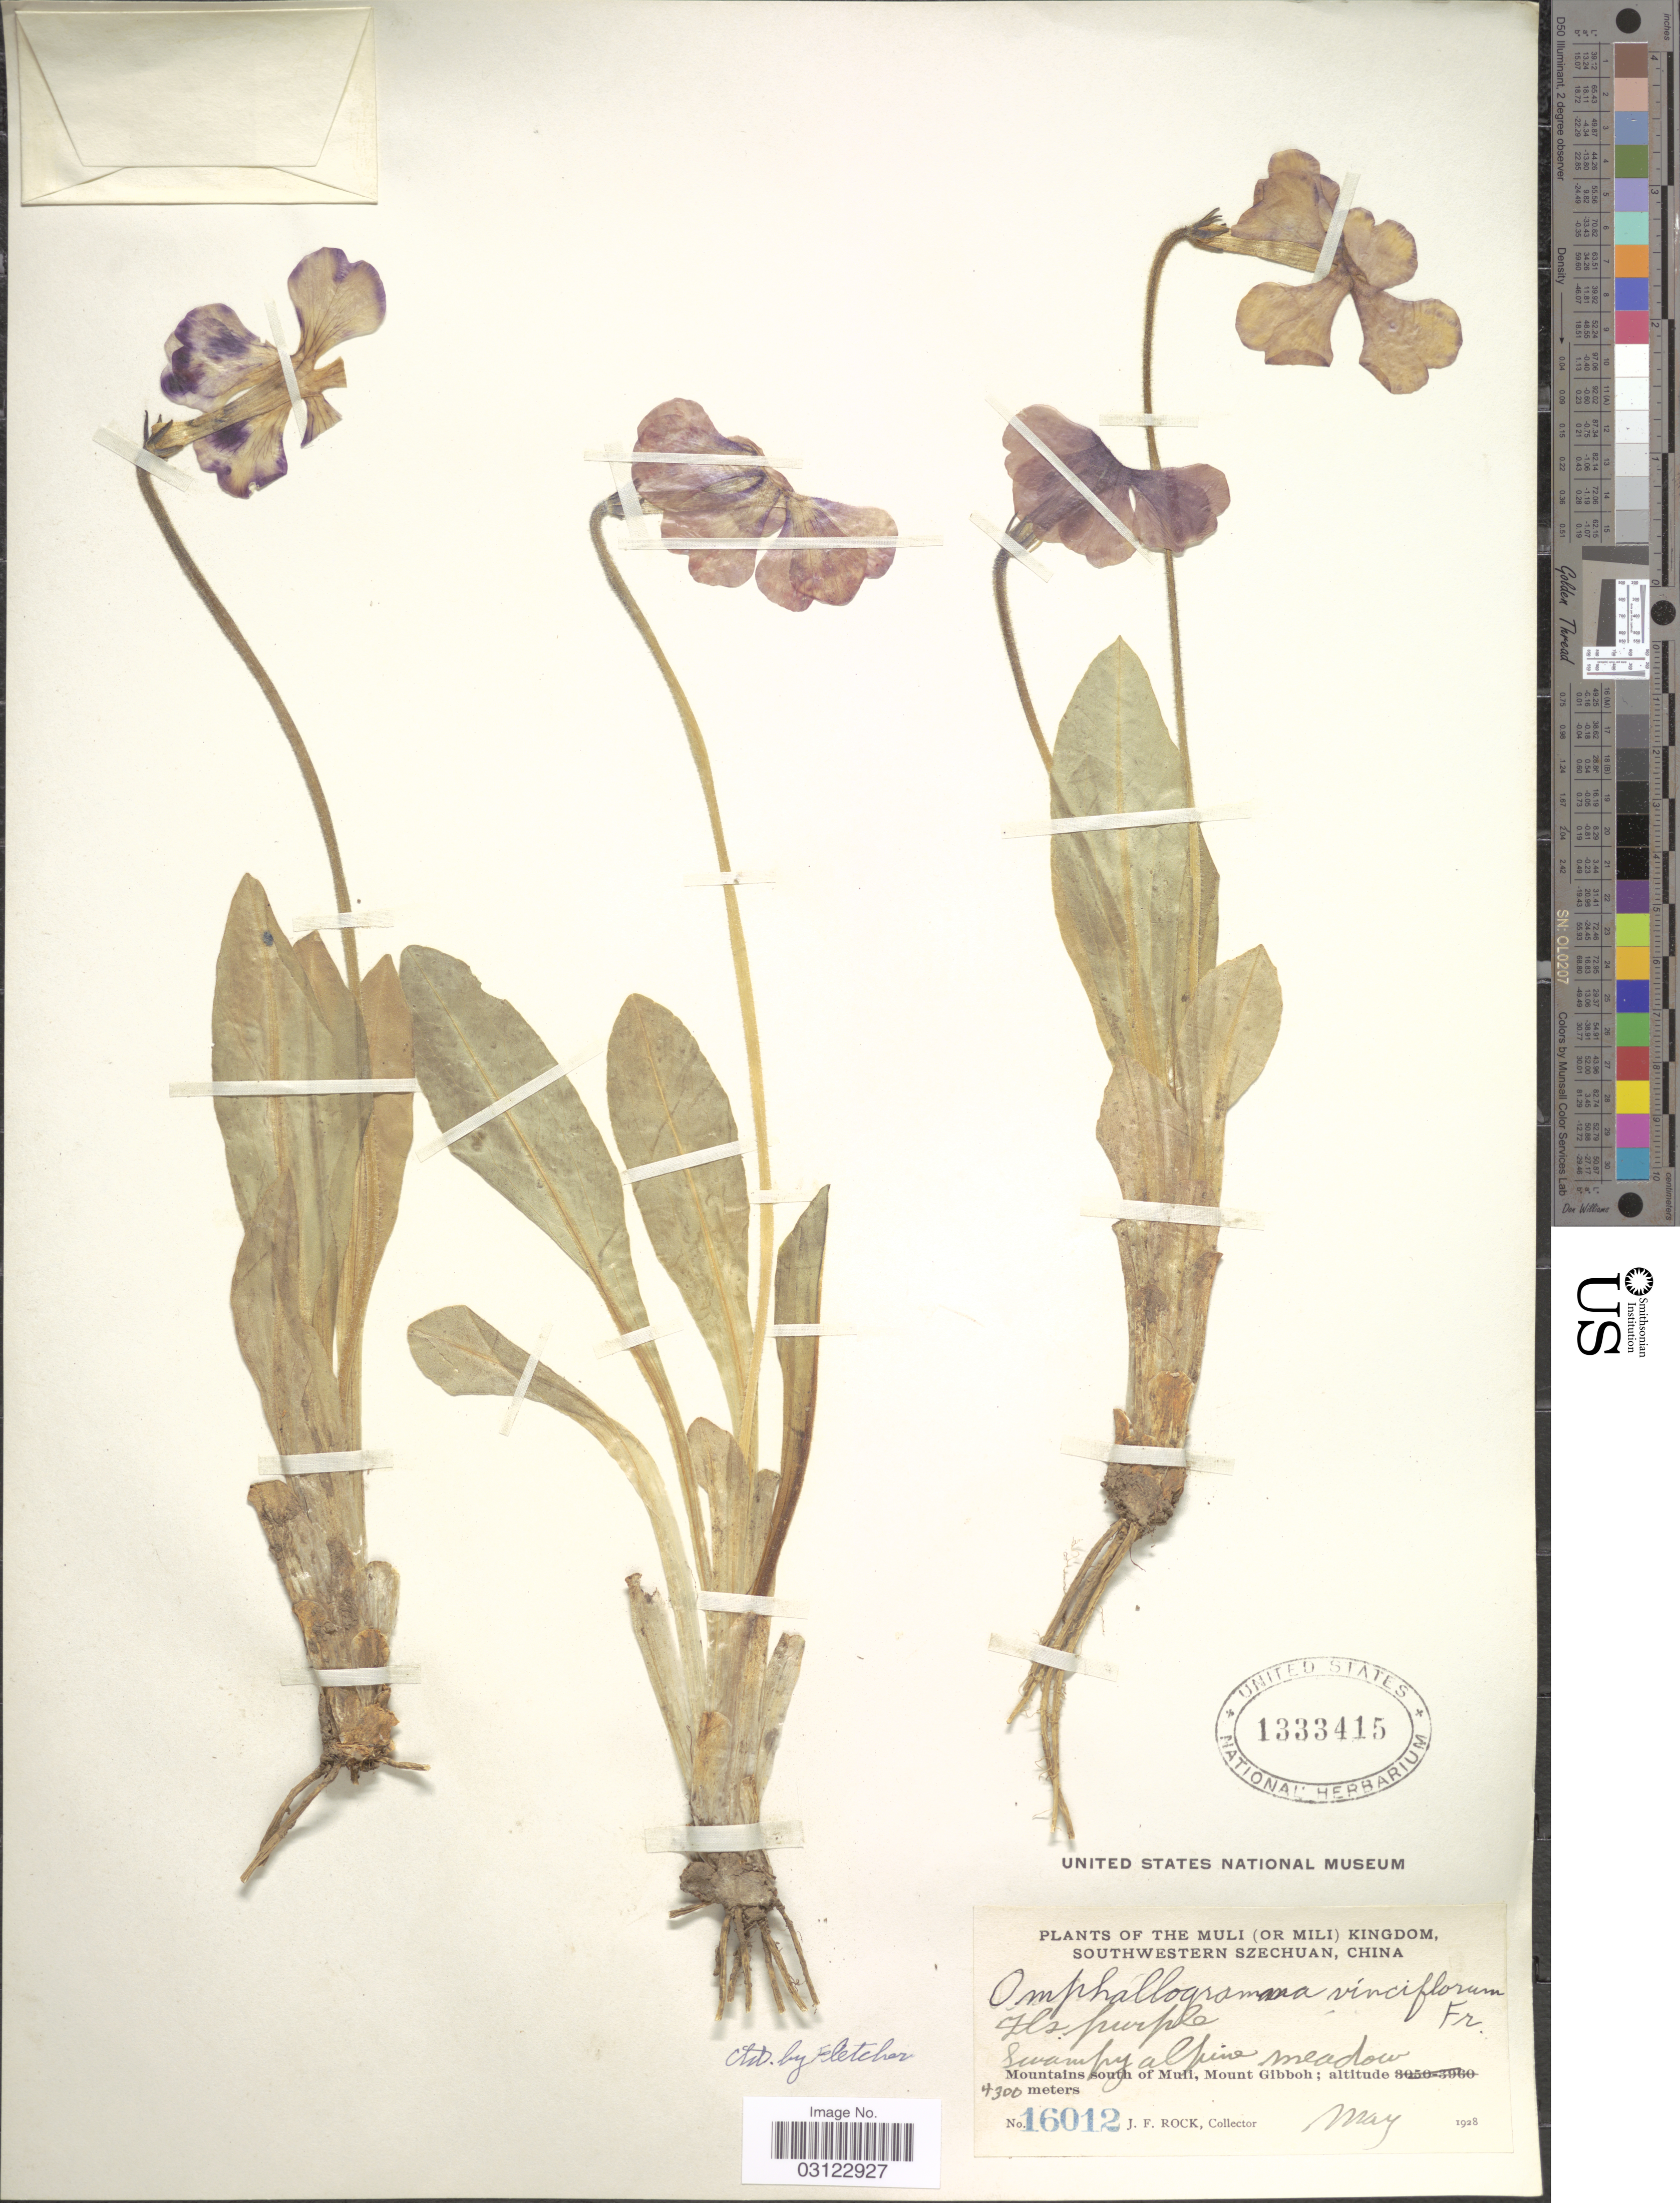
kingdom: Plantae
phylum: Tracheophyta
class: Magnoliopsida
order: Ericales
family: Primulaceae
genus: Omphalogramma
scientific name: Omphalogramma vinciflorum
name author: (Franch.) Franch.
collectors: J. Rock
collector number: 16012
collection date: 1928-05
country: China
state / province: Sichuan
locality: The Muli (or Mili) Kingdom, Southwestern Szechuan. Swampy alpine meadow. Mountains south of Muli, Mount Gibboh.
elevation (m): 4300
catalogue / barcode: US 1333415